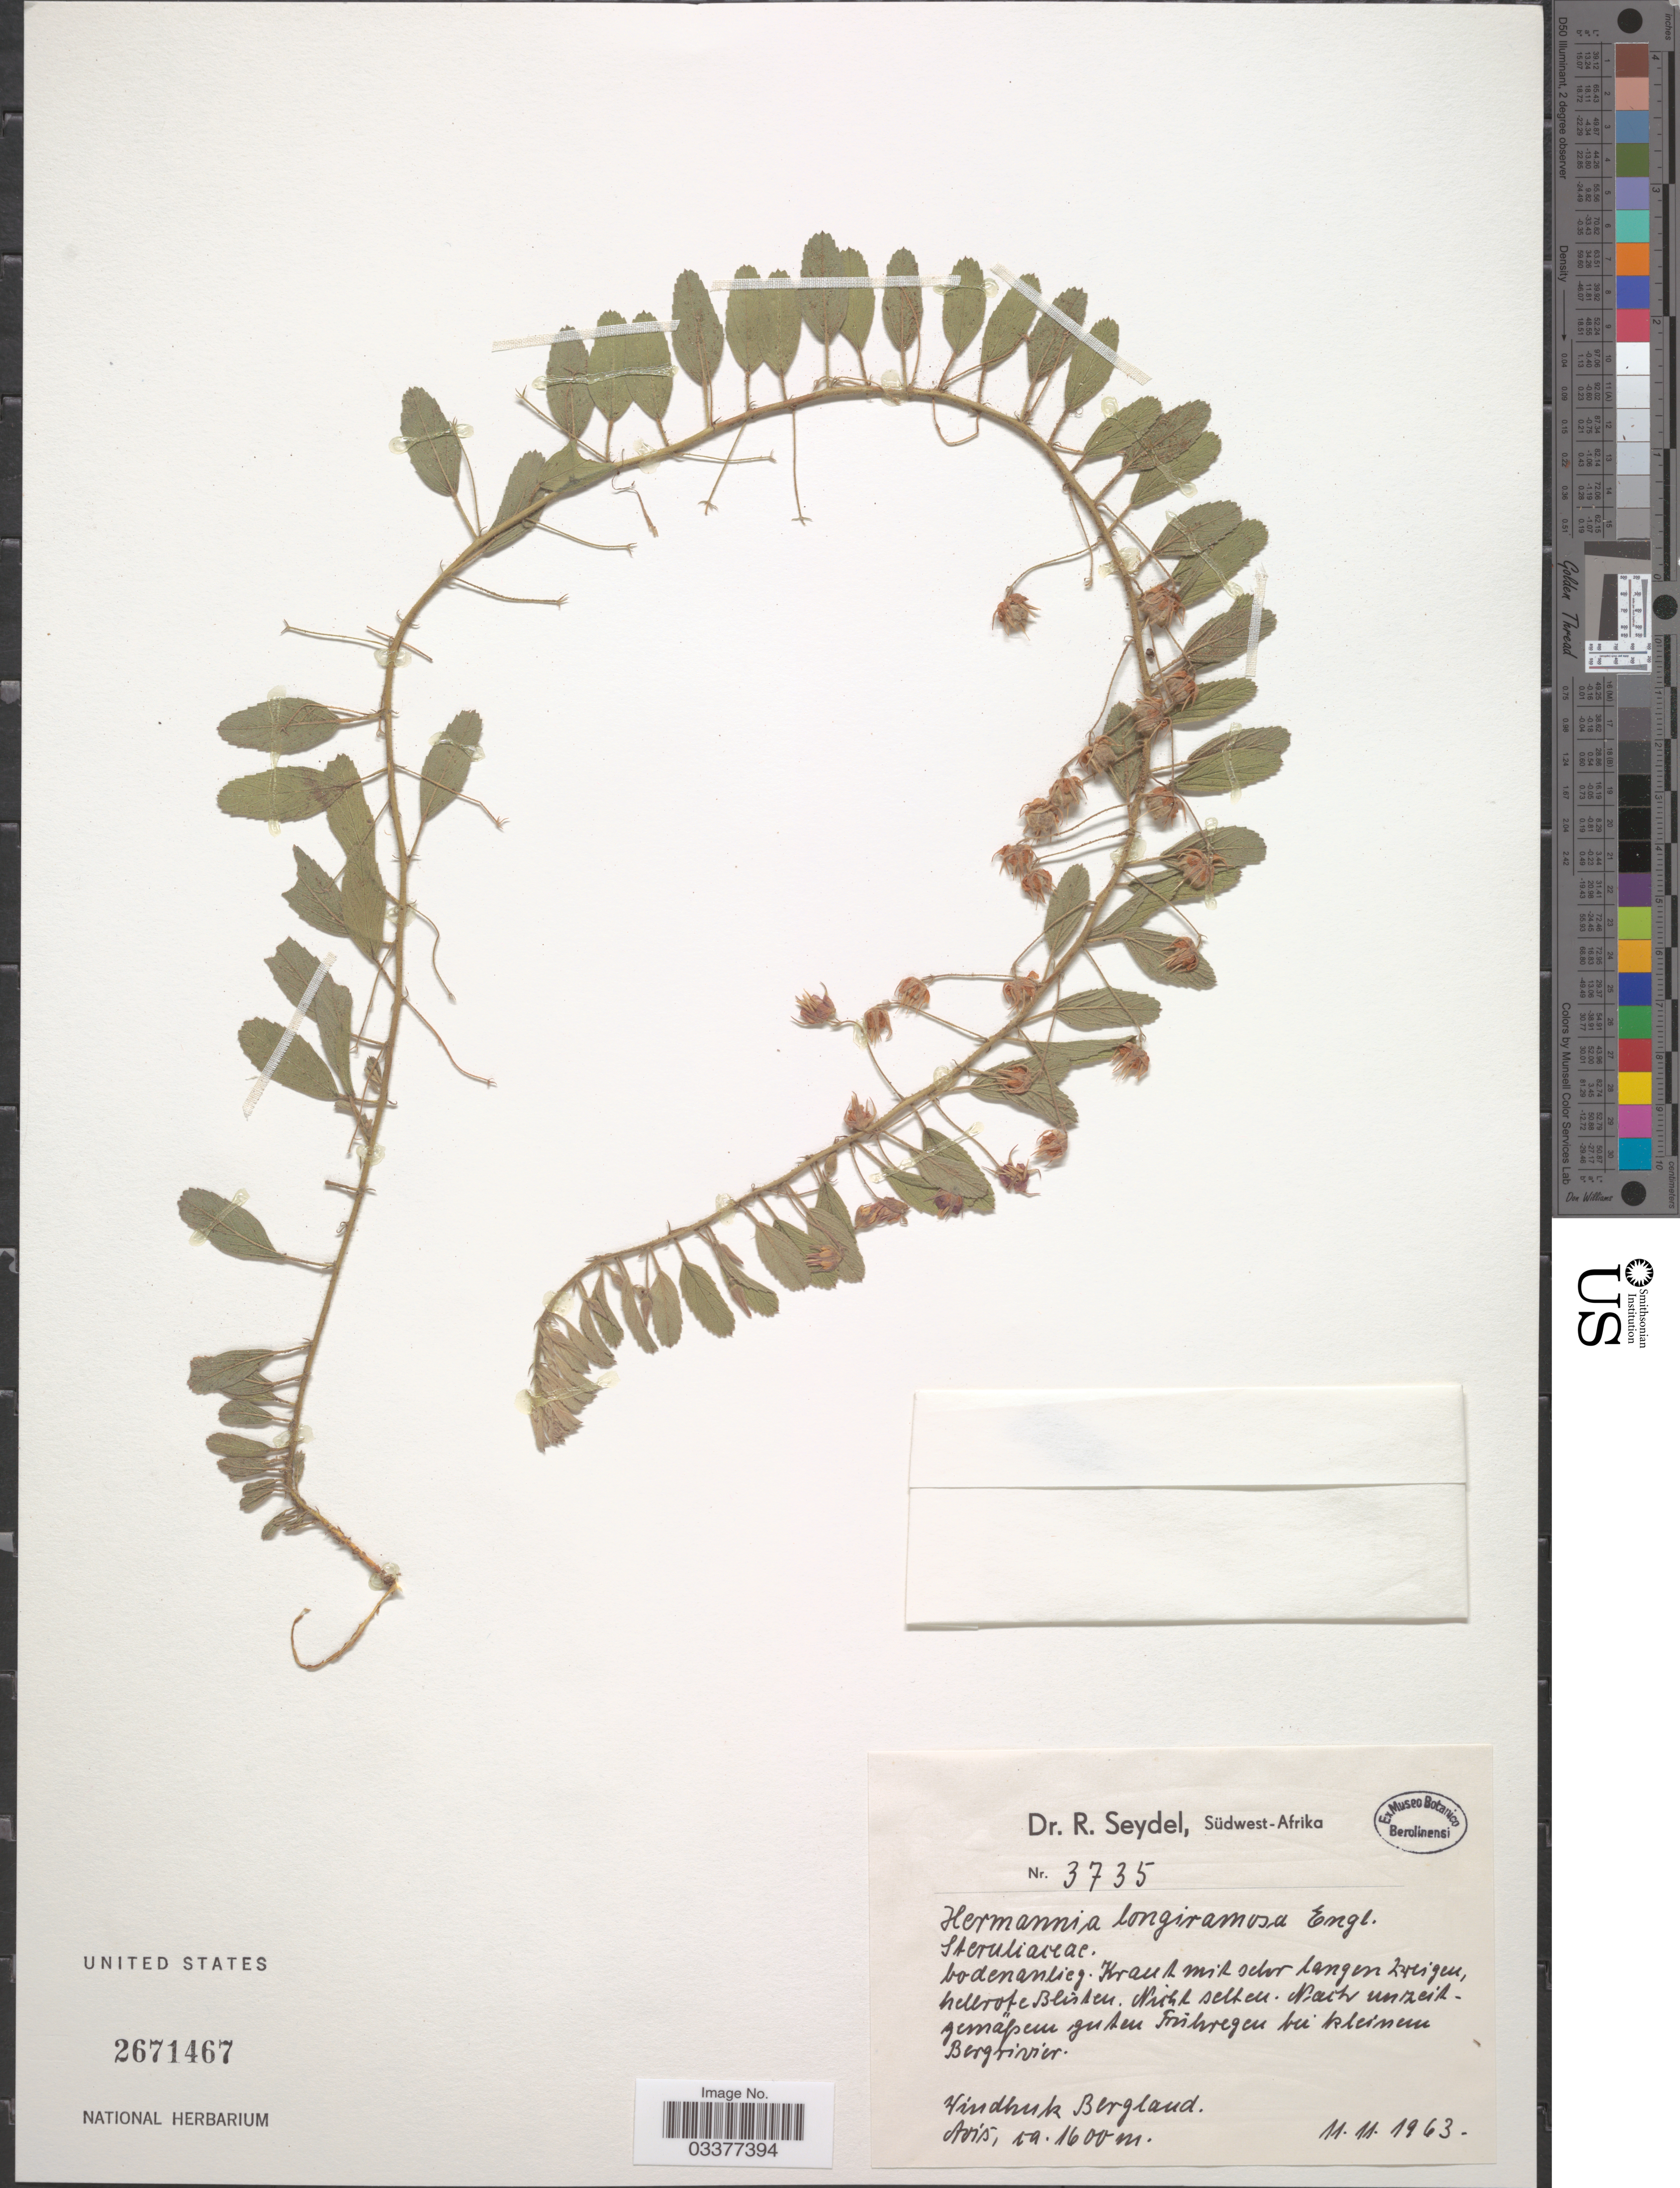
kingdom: Plantae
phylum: Tracheophyta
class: Magnoliopsida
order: Malvales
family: Malvaceae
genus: Hermannia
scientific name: Hermannia longiramosa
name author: Engl.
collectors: R. Seydel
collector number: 3735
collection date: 1963-11-11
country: Namibia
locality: Frihregen bei kleinem Bergrivier. Südwest- Afrika. Windhuk Bergland. Avis.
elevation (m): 1600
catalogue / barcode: US 2671467